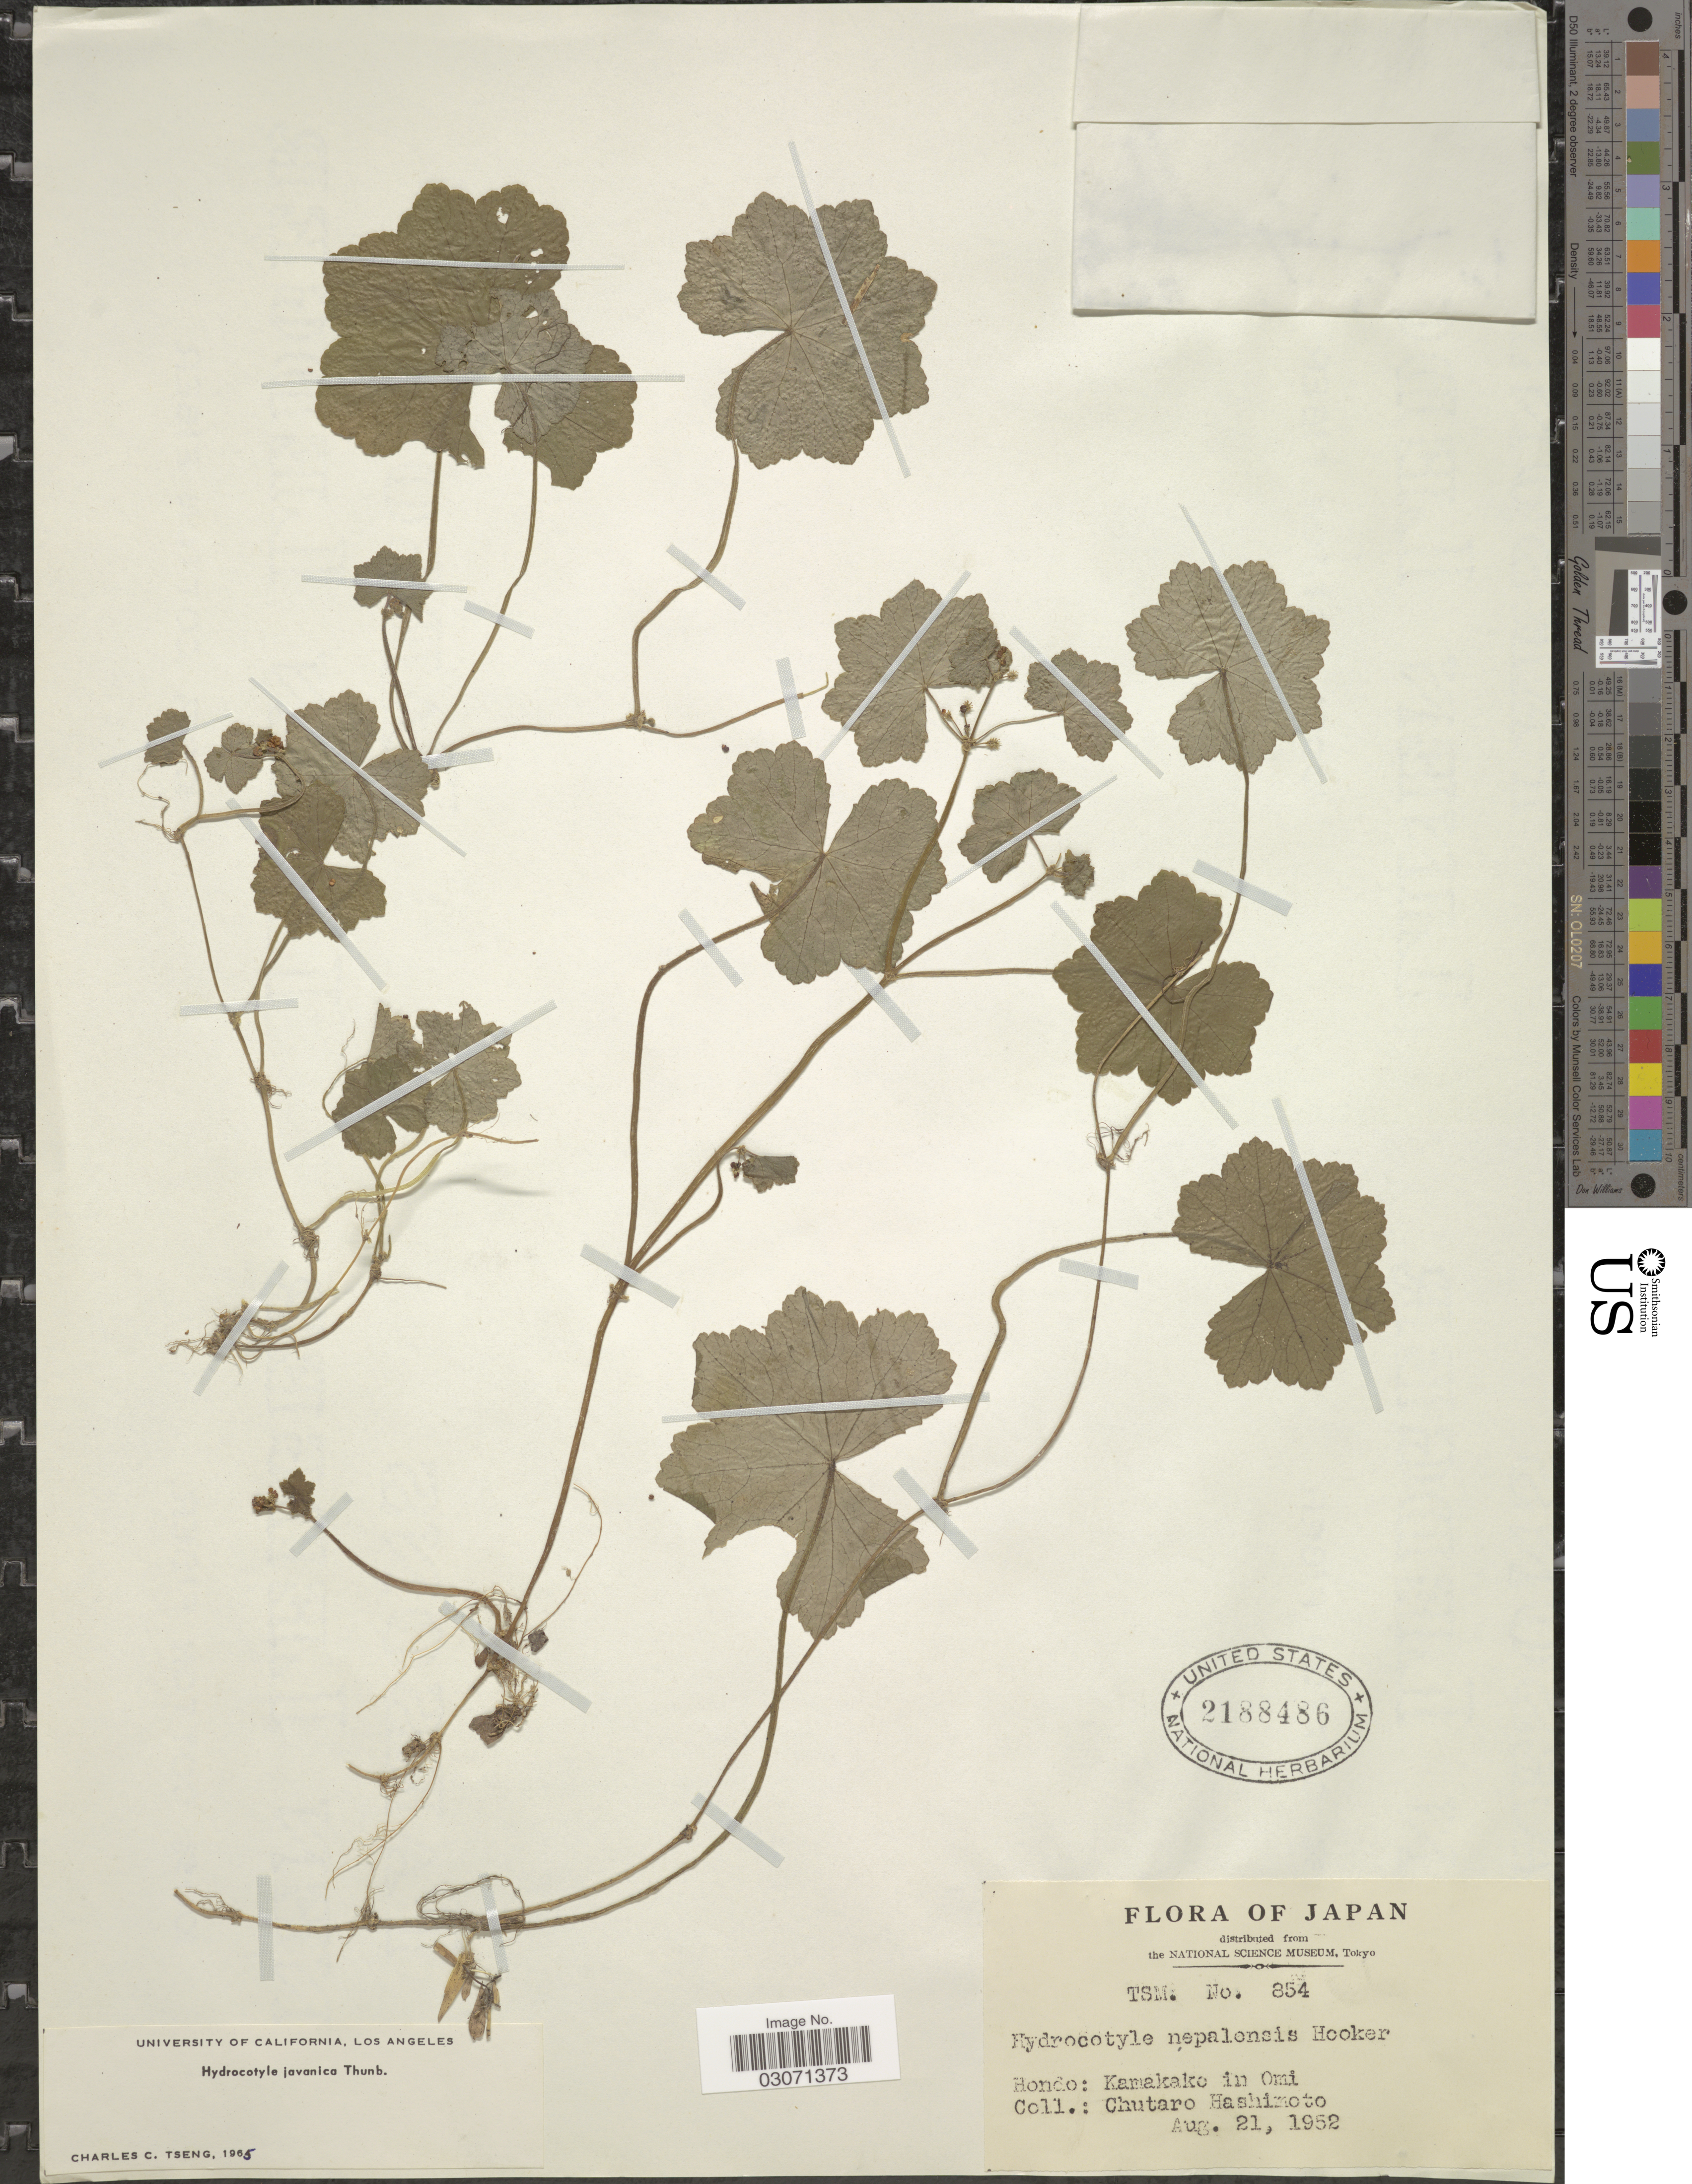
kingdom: Plantae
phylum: Tracheophyta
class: Magnoliopsida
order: Apiales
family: Araliaceae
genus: Hydrocotyle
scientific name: Hydrocotyle javanica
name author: Thunb.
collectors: C. Hashimoto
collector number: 854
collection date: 1952-08-21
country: Japan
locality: Hondo: Kamakake on Omi.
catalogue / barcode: US 2188486